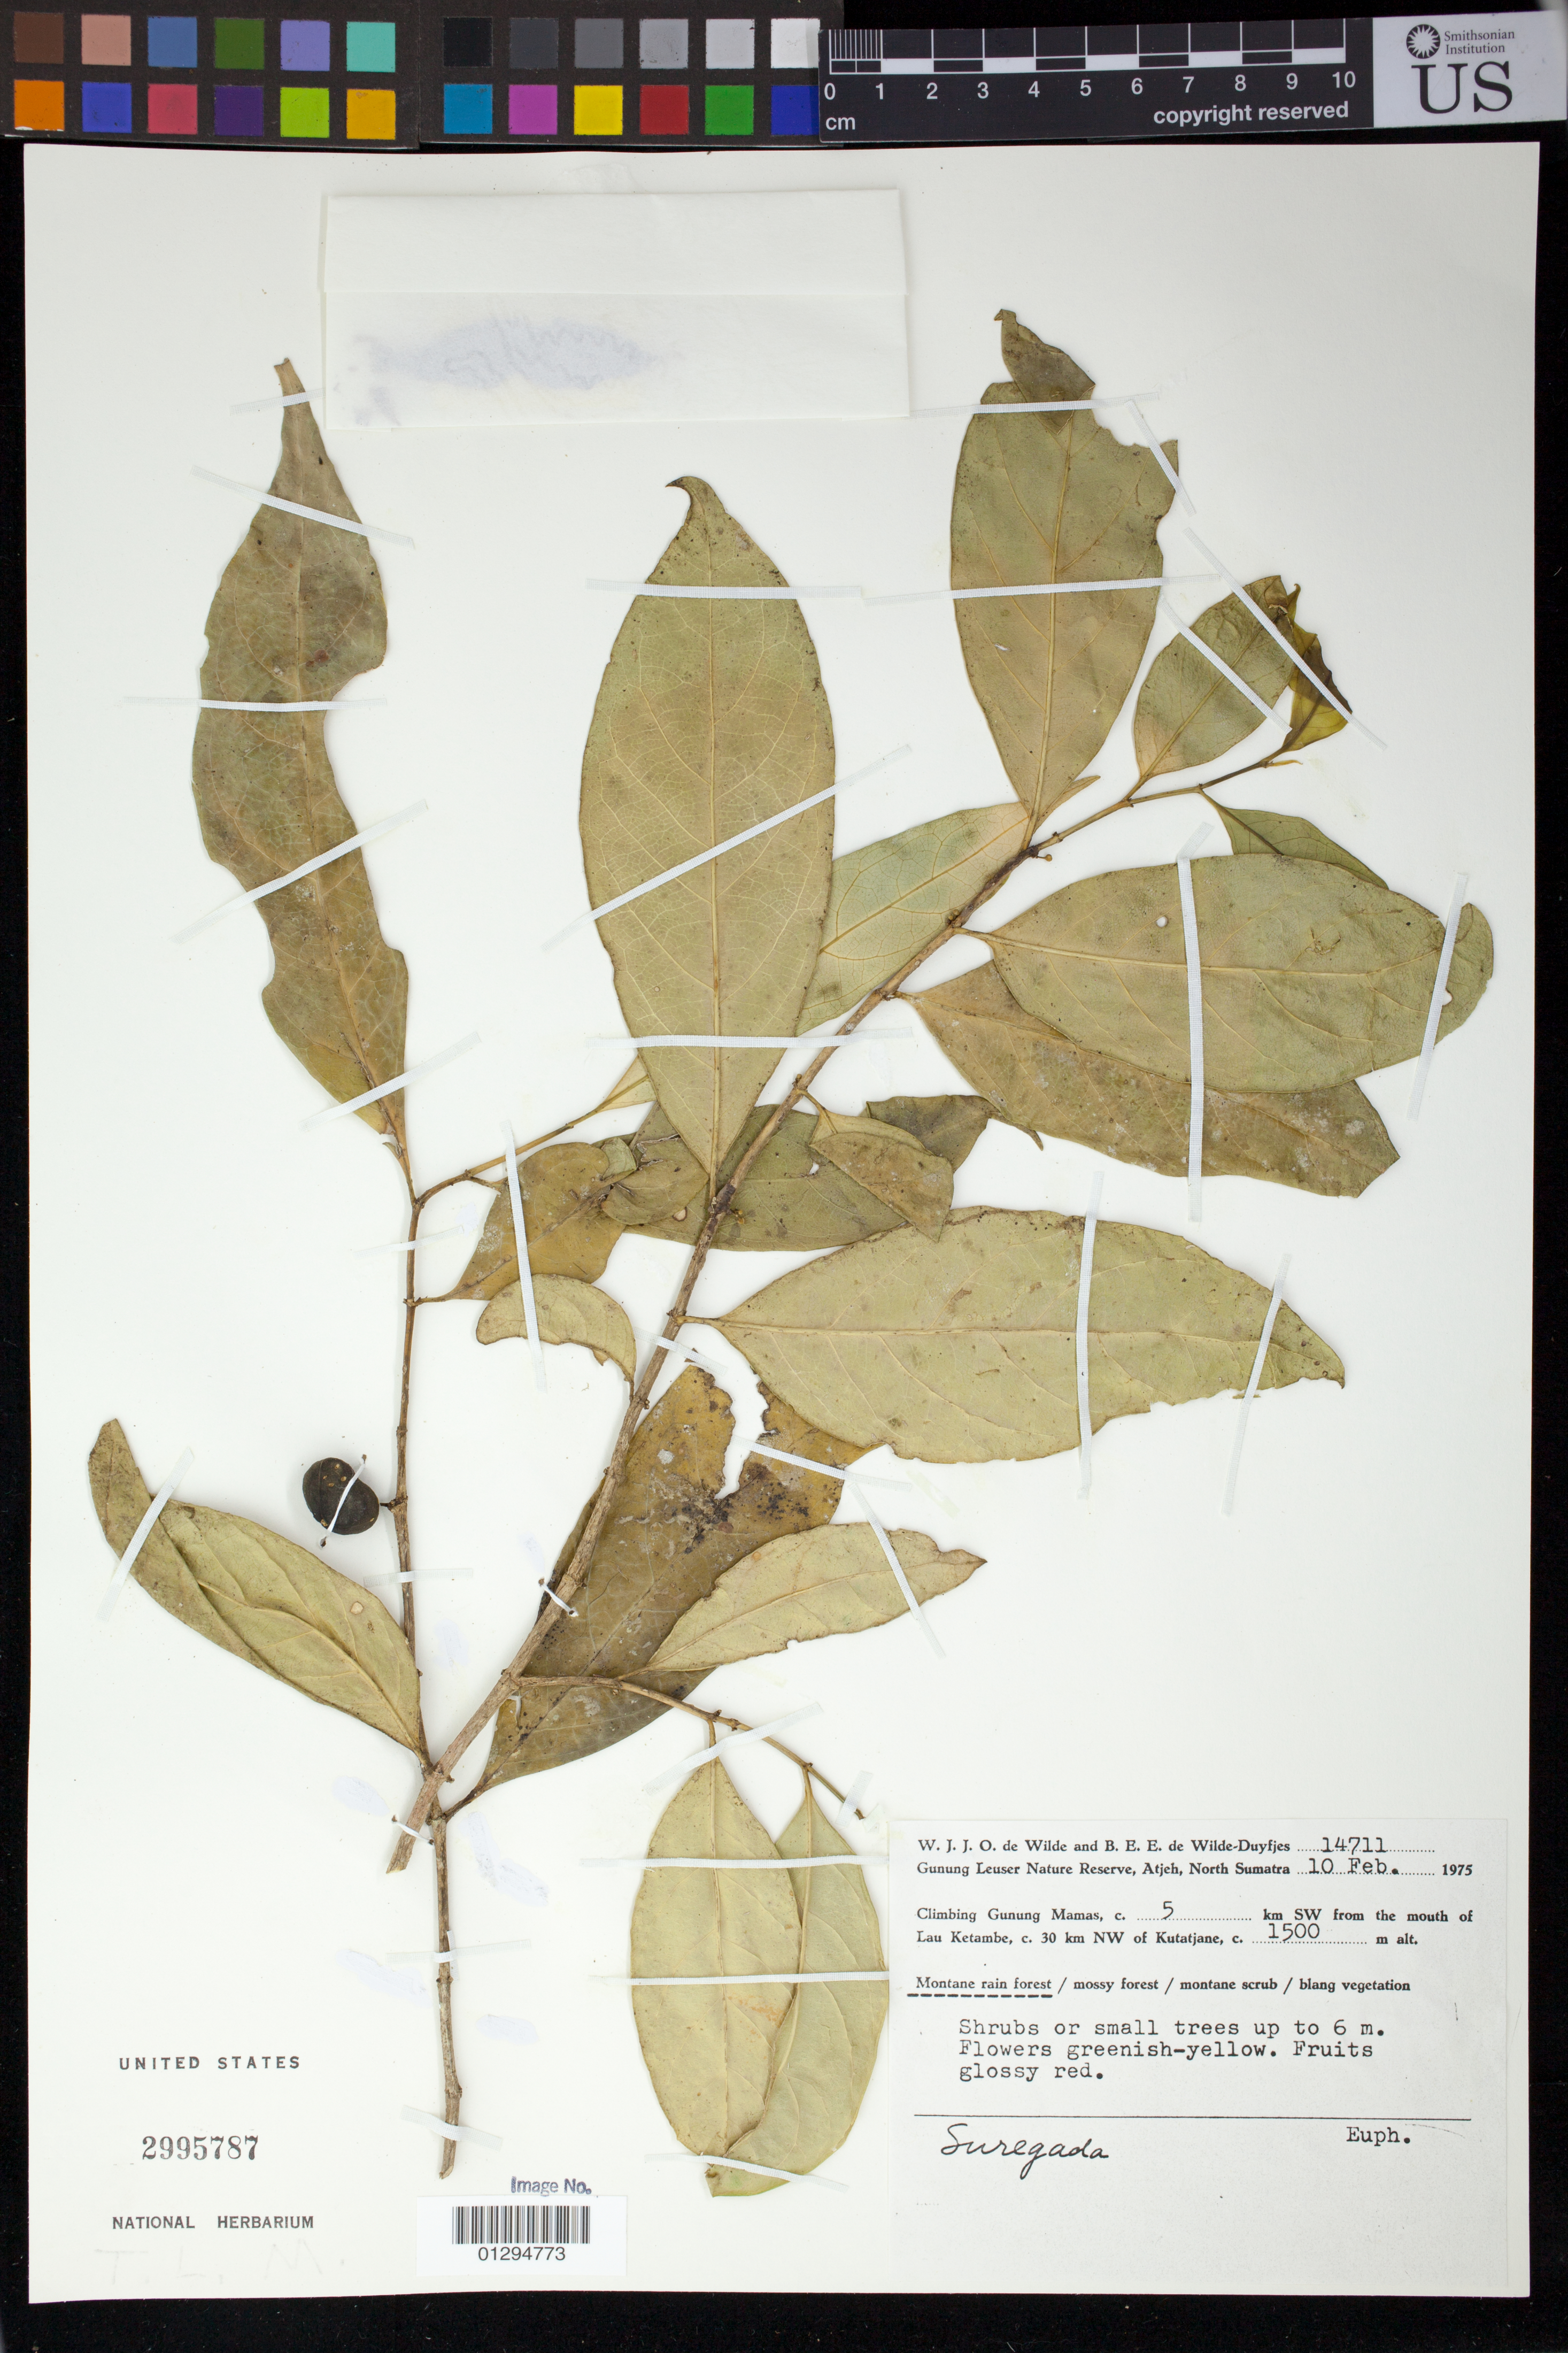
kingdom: Plantae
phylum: Tracheophyta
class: Magnoliopsida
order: Malpighiales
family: Euphorbiaceae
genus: Suregada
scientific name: Suregada sp.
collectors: W. J. de Wilde & B. E. de Wilde-Duyfjes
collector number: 14711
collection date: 1975-02-10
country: Indonesia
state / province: Sumatra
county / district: Sumatera Utara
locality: Gunung Leuser Nature Reserve, North Sumatra. Climbing Gunung Mamas, c. 5 km SW from the mouth of Lau Ketambe, c. 30 km NW of Kutajane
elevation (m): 1500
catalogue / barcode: US 2995787